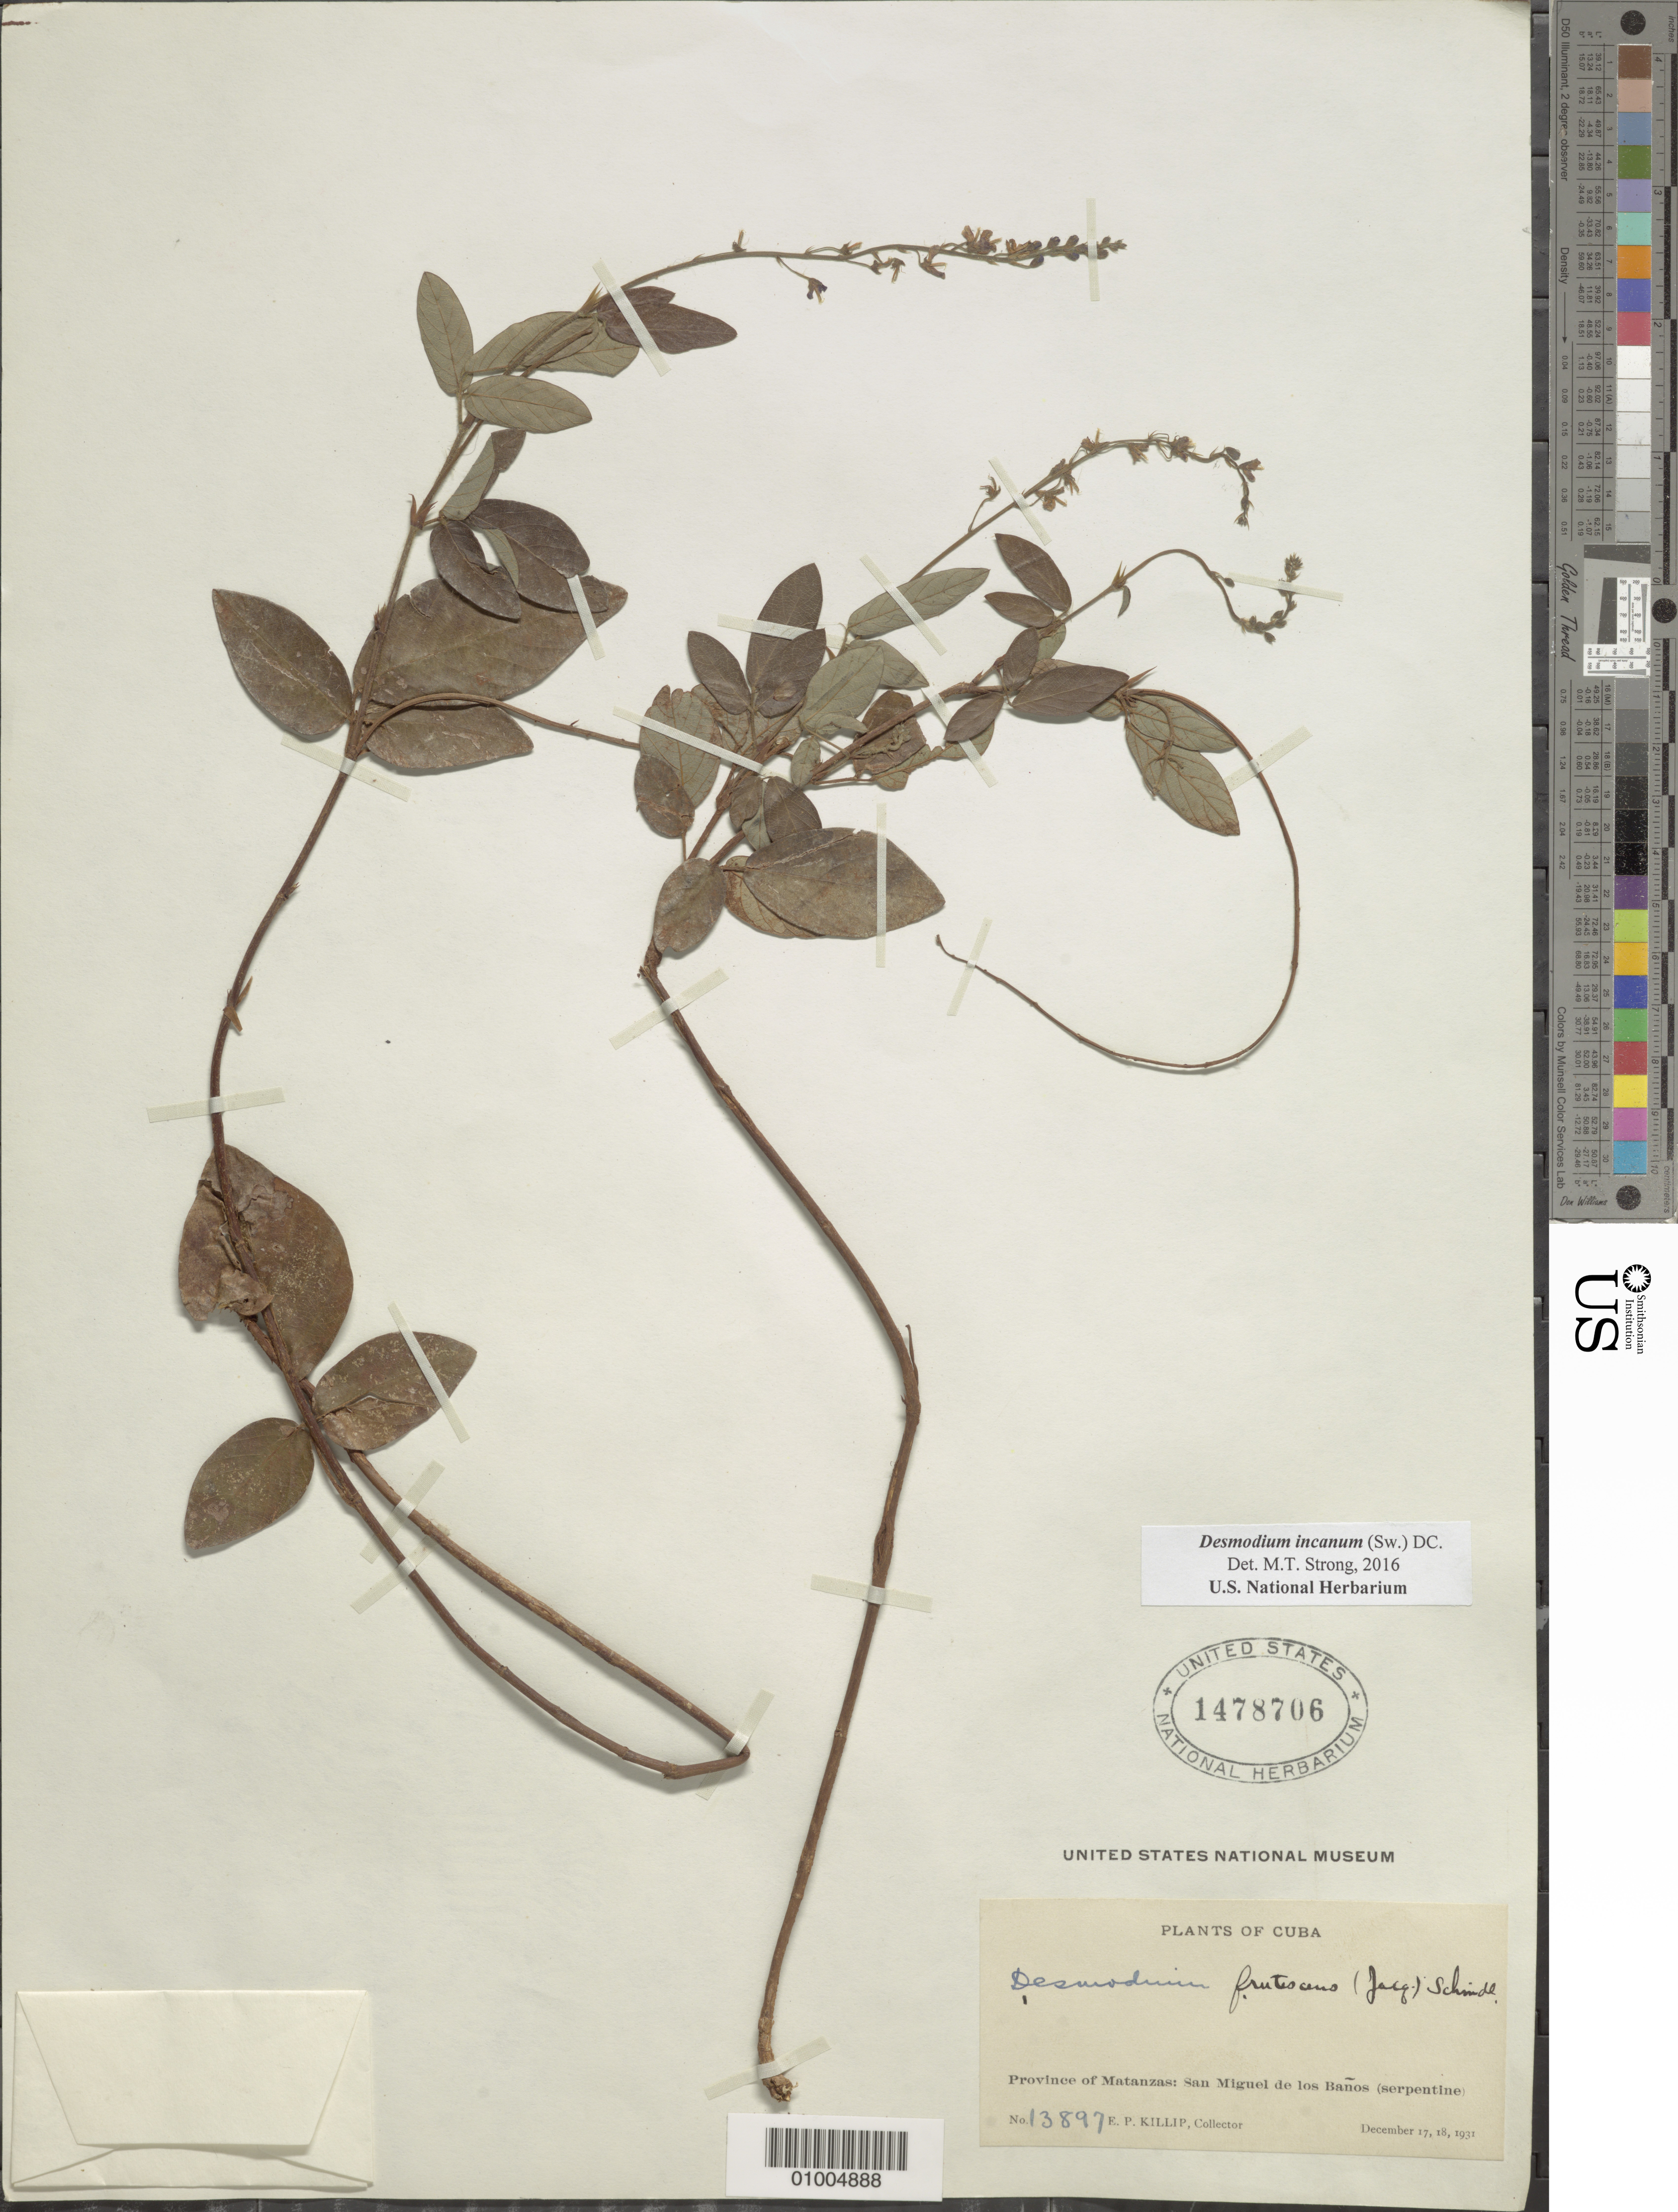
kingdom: Plantae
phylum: Tracheophyta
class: Magnoliopsida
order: Fabales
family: Fabaceae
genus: Desmodium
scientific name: Desmodium incanum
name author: (Sw.) DC.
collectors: E. P. Killip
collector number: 13897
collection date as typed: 17 Dec 1931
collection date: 1931-12-17/1931-12-18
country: Cuba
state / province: Matanzas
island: Cuba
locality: Province of Matanzas; San Miguel de los Banos (serpintine)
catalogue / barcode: US 1478706